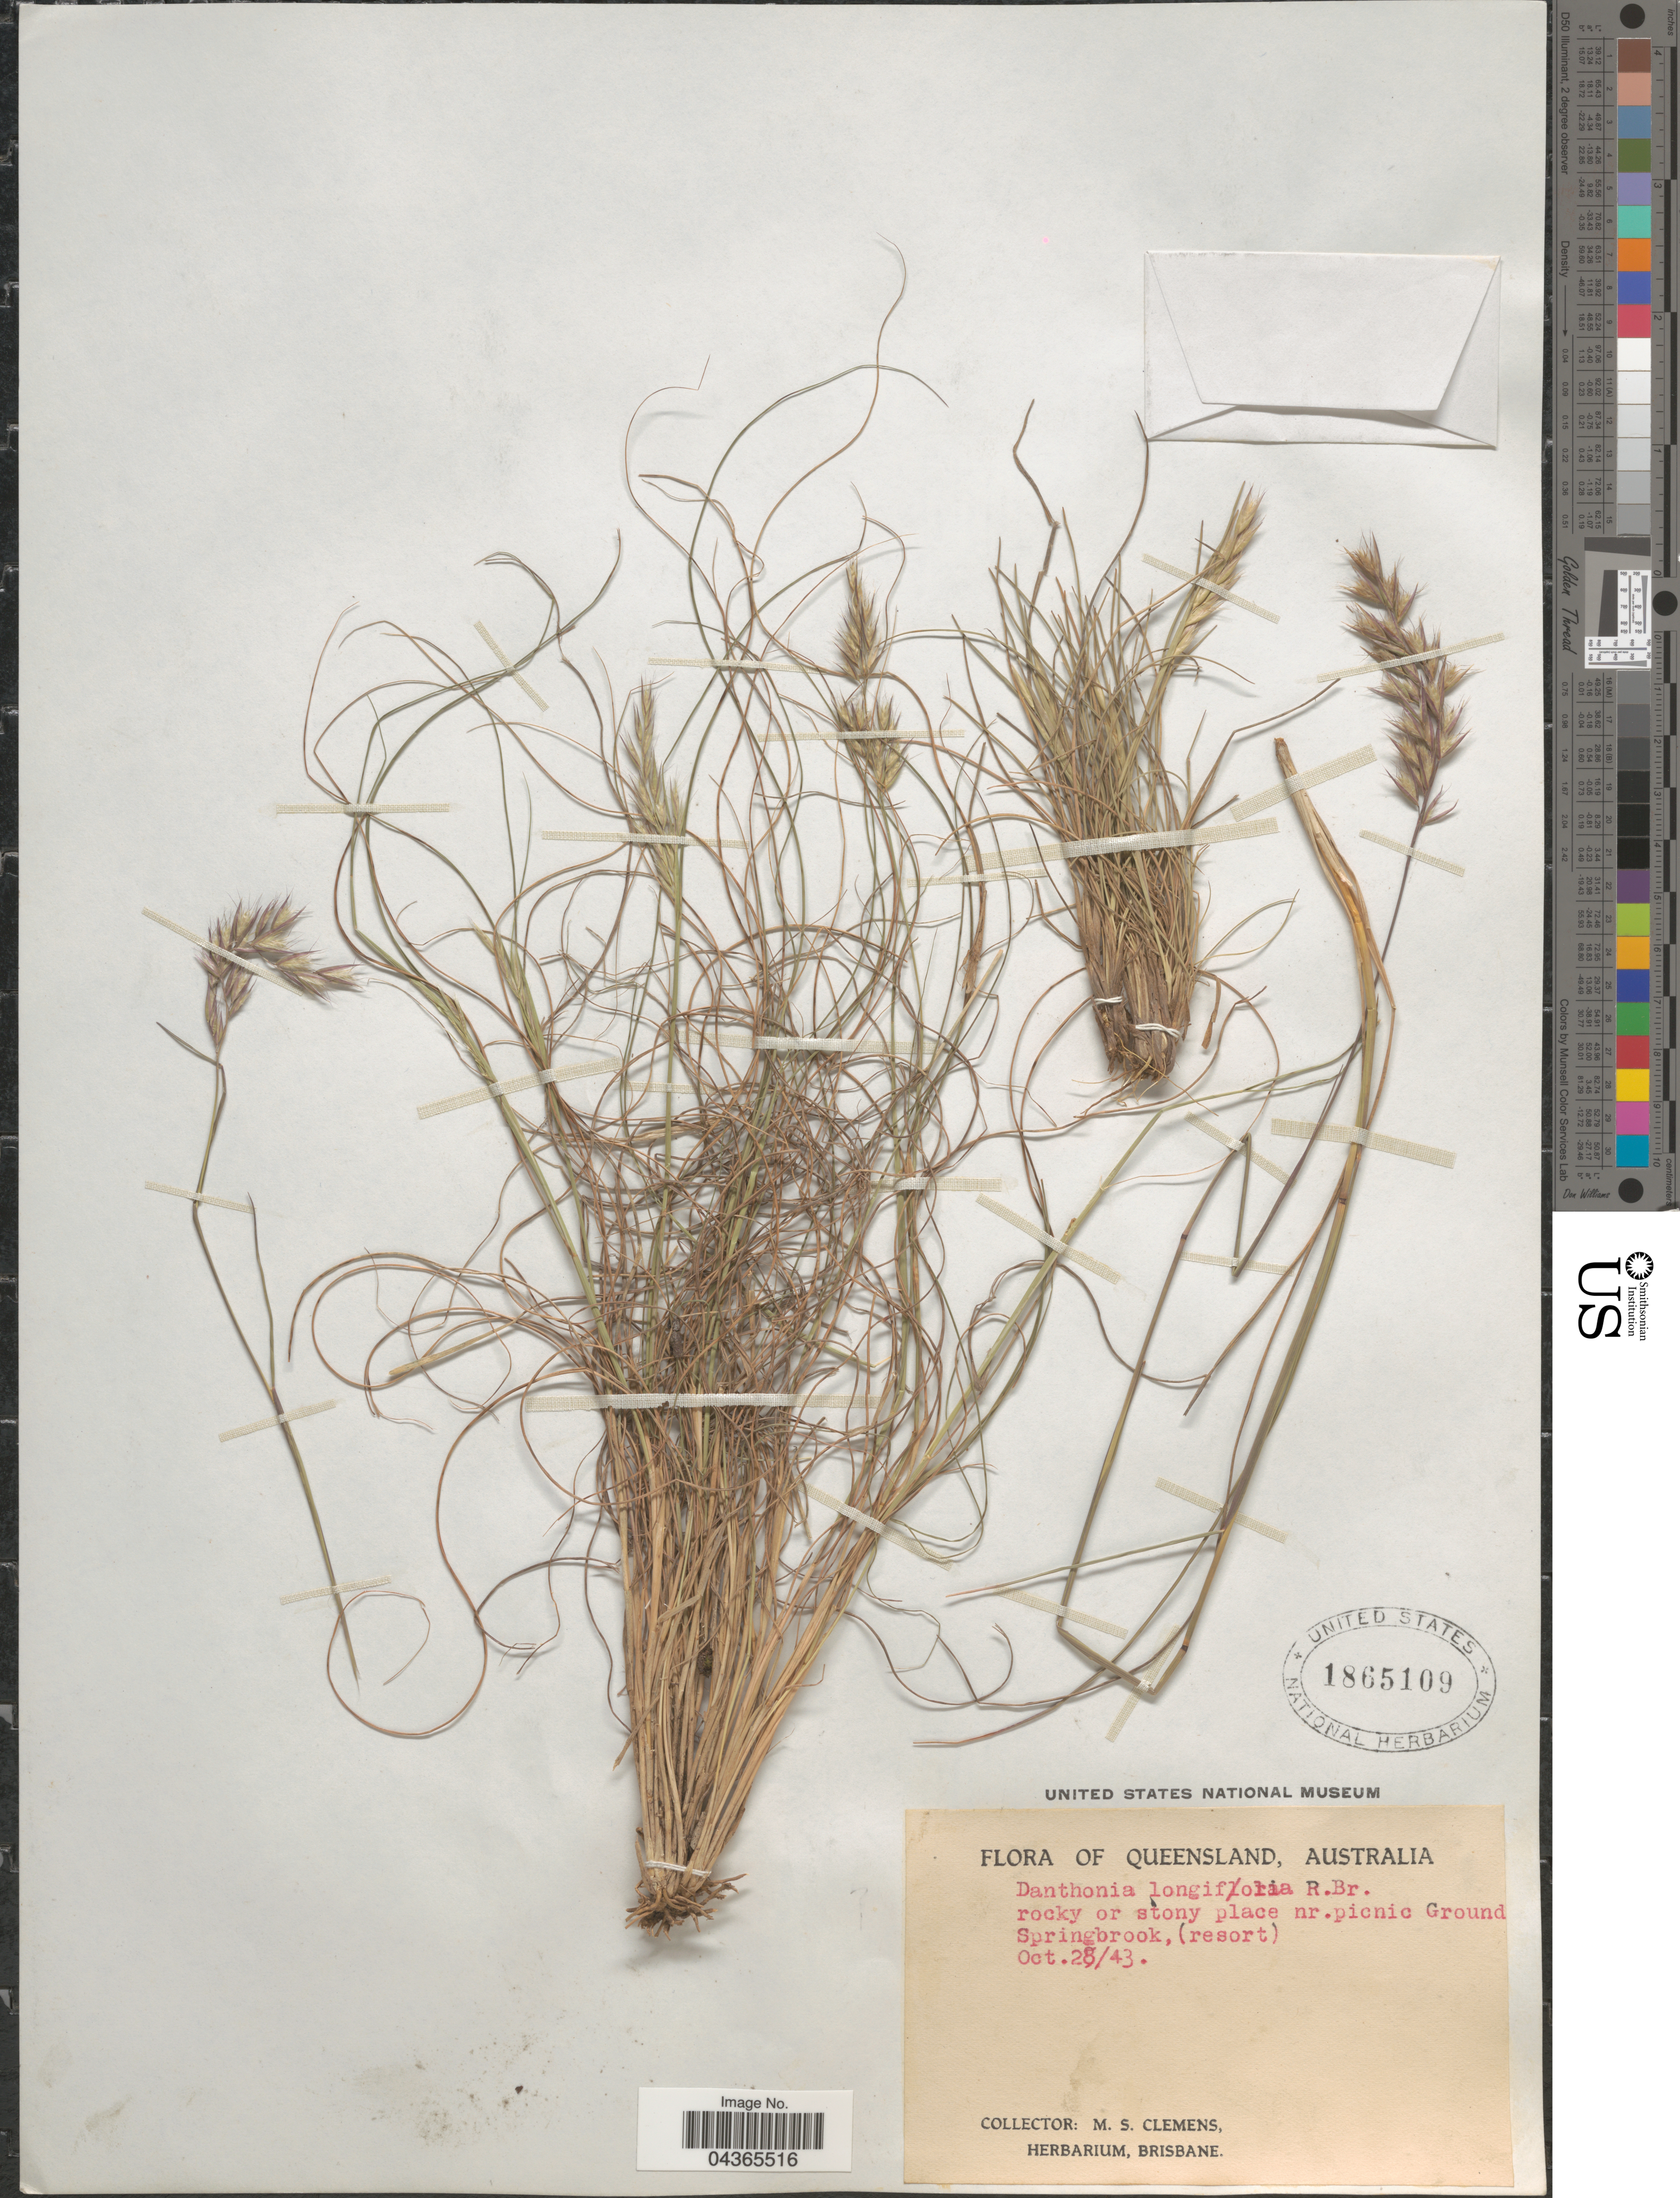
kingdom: Plantae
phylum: Tracheophyta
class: Liliopsida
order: Poales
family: Poaceae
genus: Rytidosperma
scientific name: Rytidosperma longifolium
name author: (R. Br.) Connor & Edgar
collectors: M. S. Clemens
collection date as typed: Transcribed d/m/y: 28/10/43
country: Australia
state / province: Queensland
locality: Rocky or stony place nr. picnic Ground Springbrook, (resort).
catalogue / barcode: US 1865109